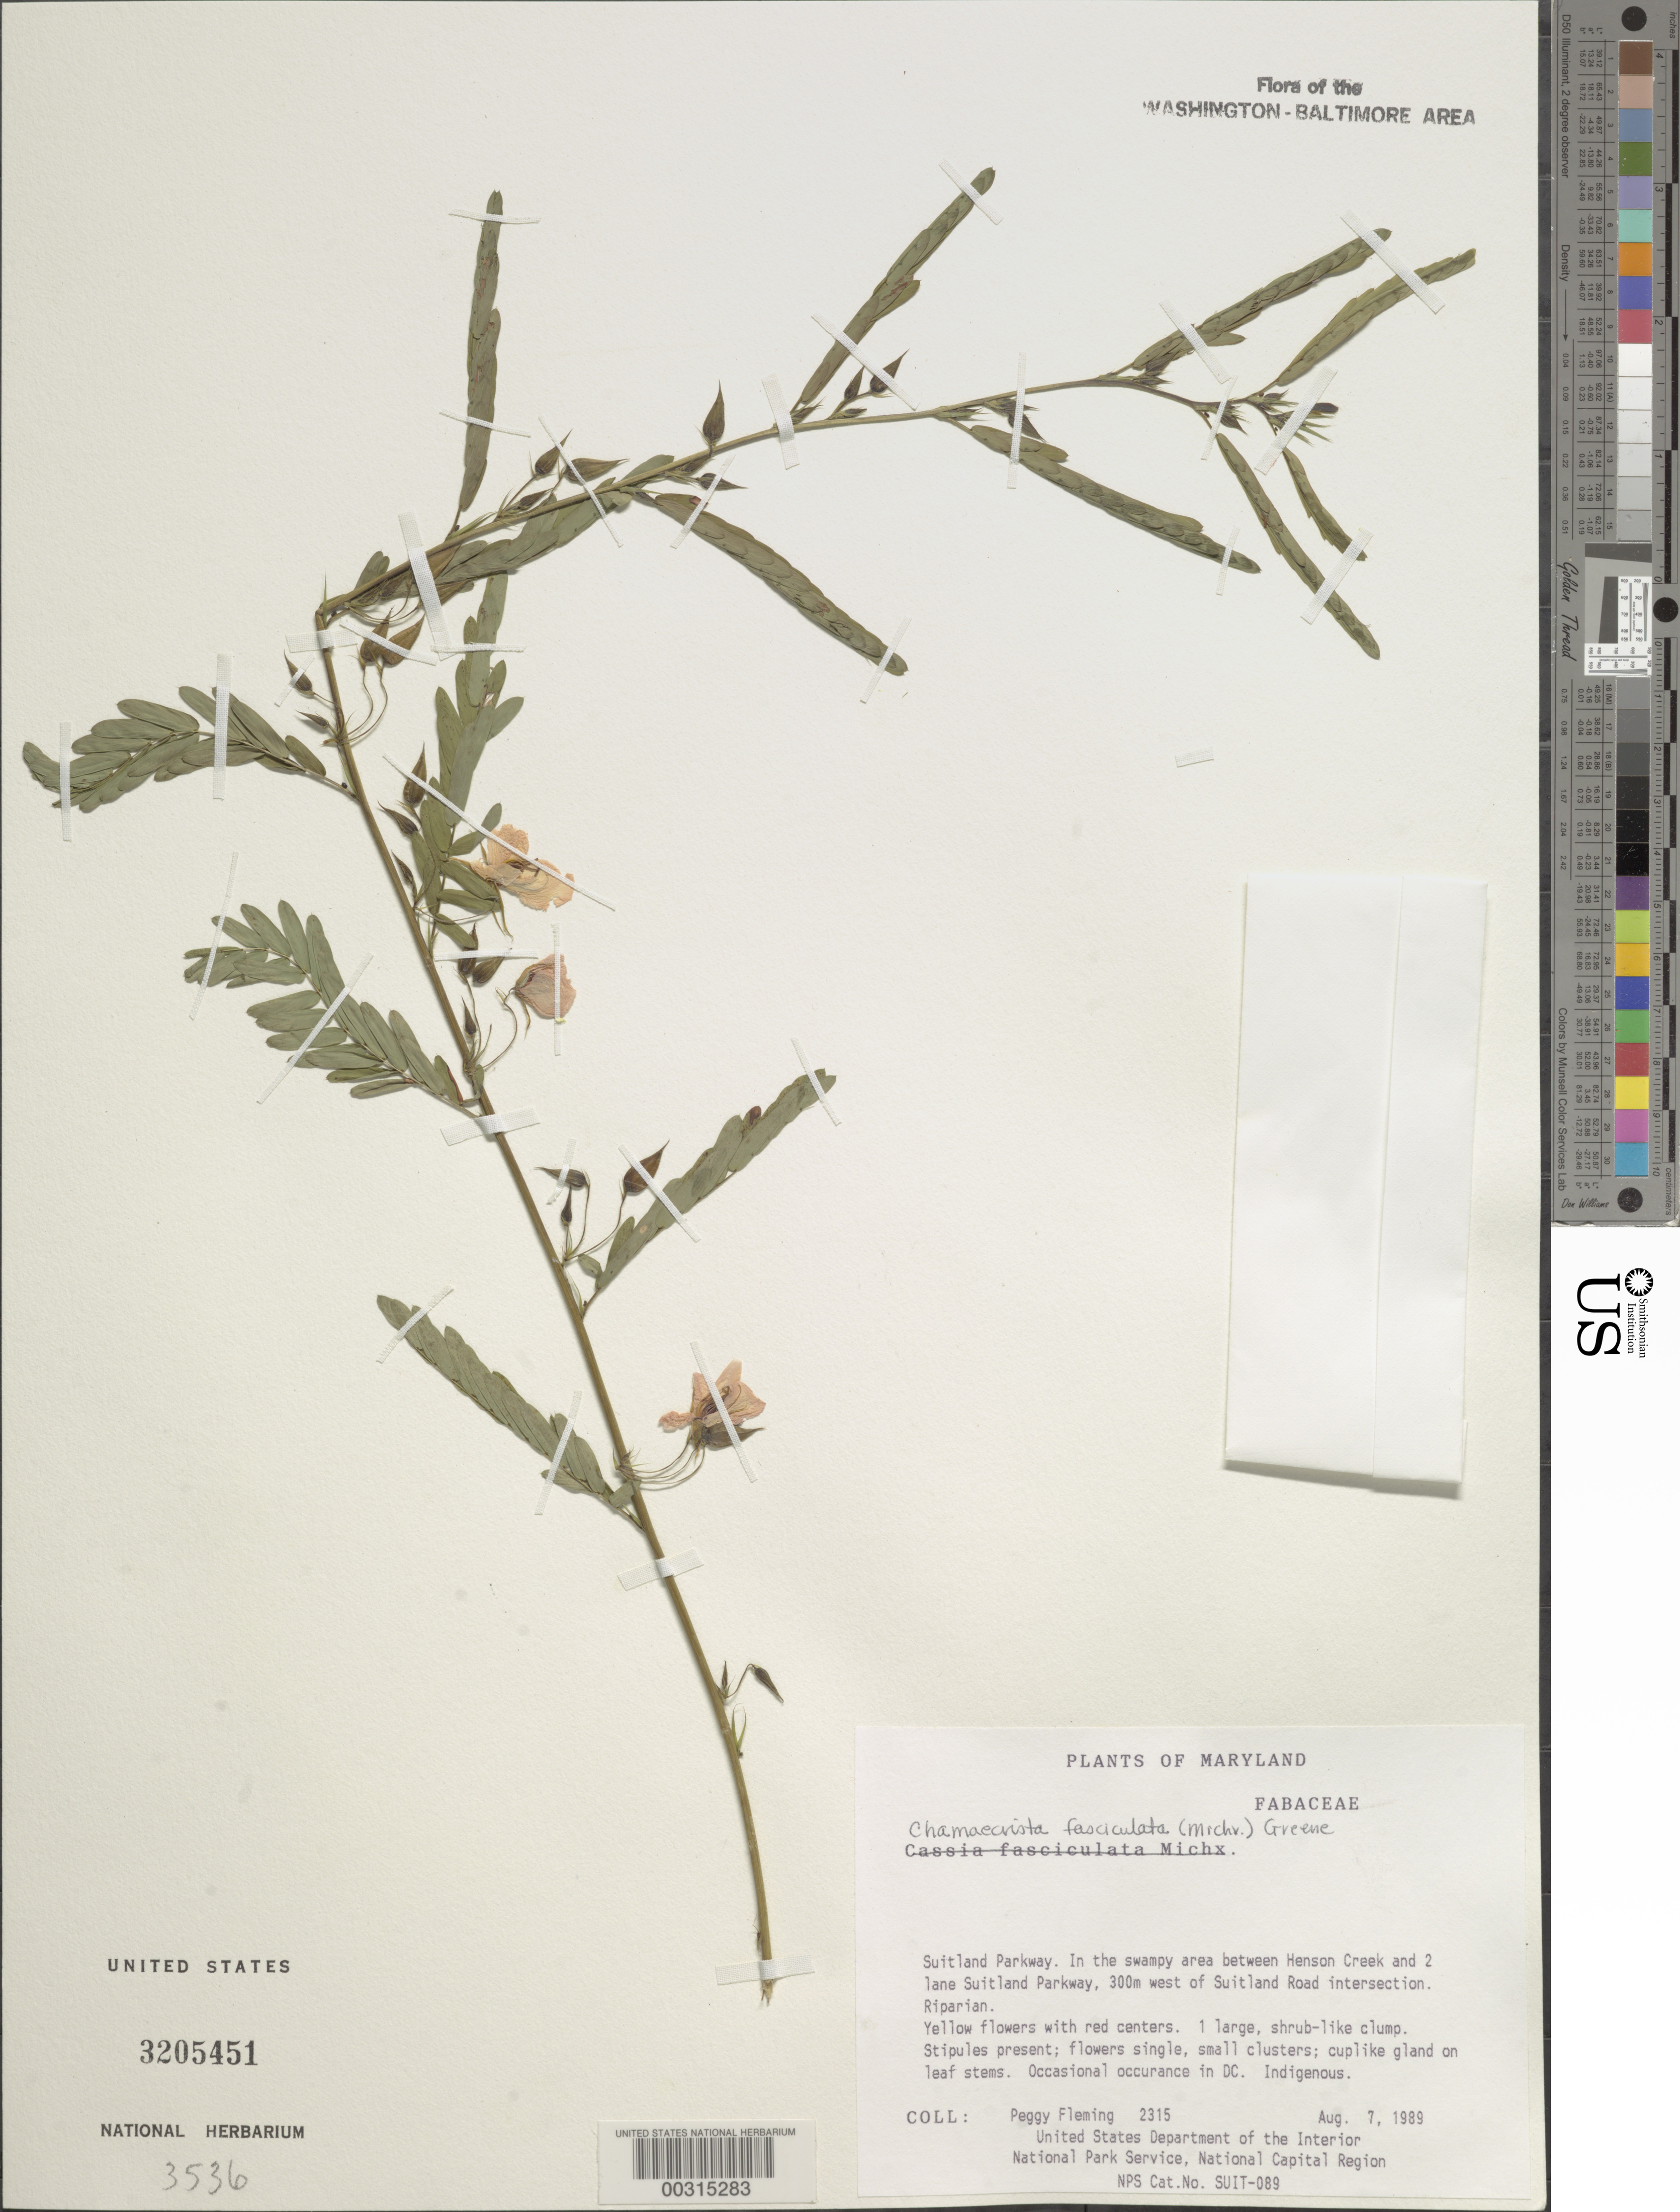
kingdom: Plantae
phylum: Tracheophyta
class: Magnoliopsida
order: Fabales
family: Fabaceae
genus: Chamaecrista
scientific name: Chamaecrista fasciculata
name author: (Michx.) Greene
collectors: P. Fleming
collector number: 2315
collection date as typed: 07 Aug 1989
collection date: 1989-08-07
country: United States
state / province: Maryland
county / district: Prince George's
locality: Suitland Parkway, between Henson Creek and Suitland Parkway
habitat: Swampy area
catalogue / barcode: US 3205451